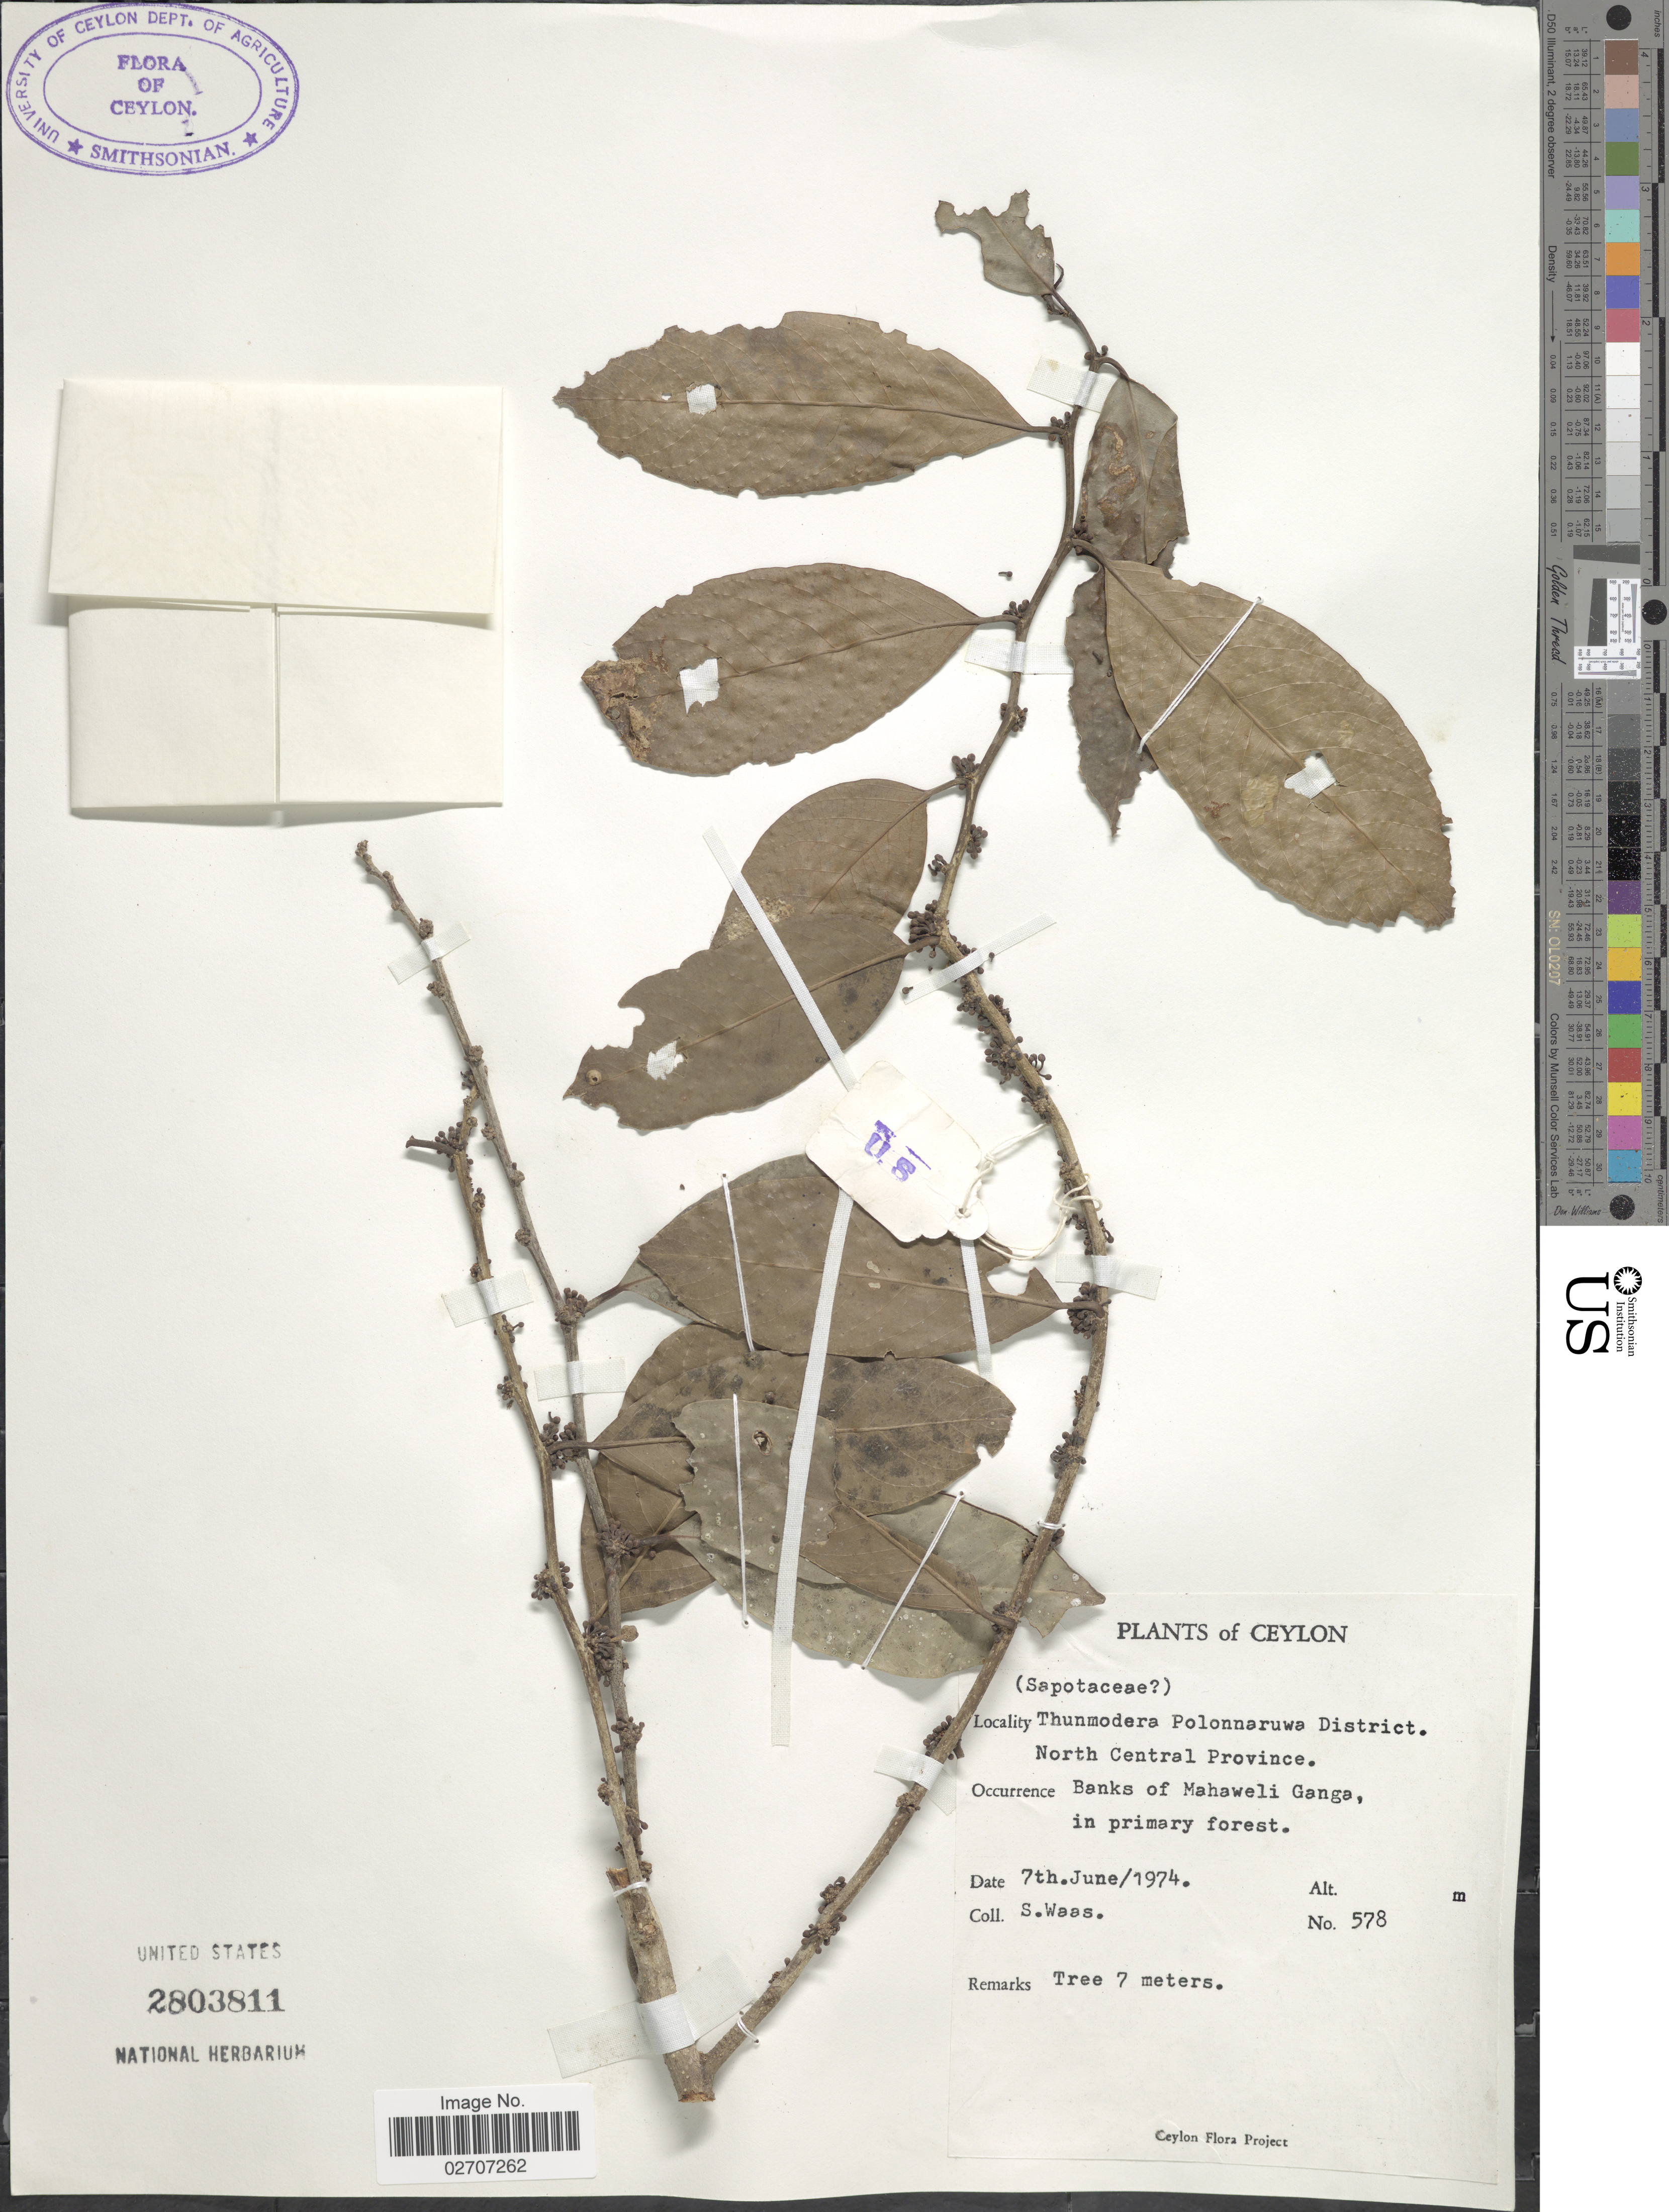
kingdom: Plantae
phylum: Tracheophyta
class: Magnoliopsida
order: Ericales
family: Sapotaceae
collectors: S. Waas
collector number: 578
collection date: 1974-06-07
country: Sri Lanka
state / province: North Central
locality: Ceylon, Thunmodera Polonnaruwa District, North Central Province. Banks of Mahaweli Ganga, in primary forest.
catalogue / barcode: US 2803811